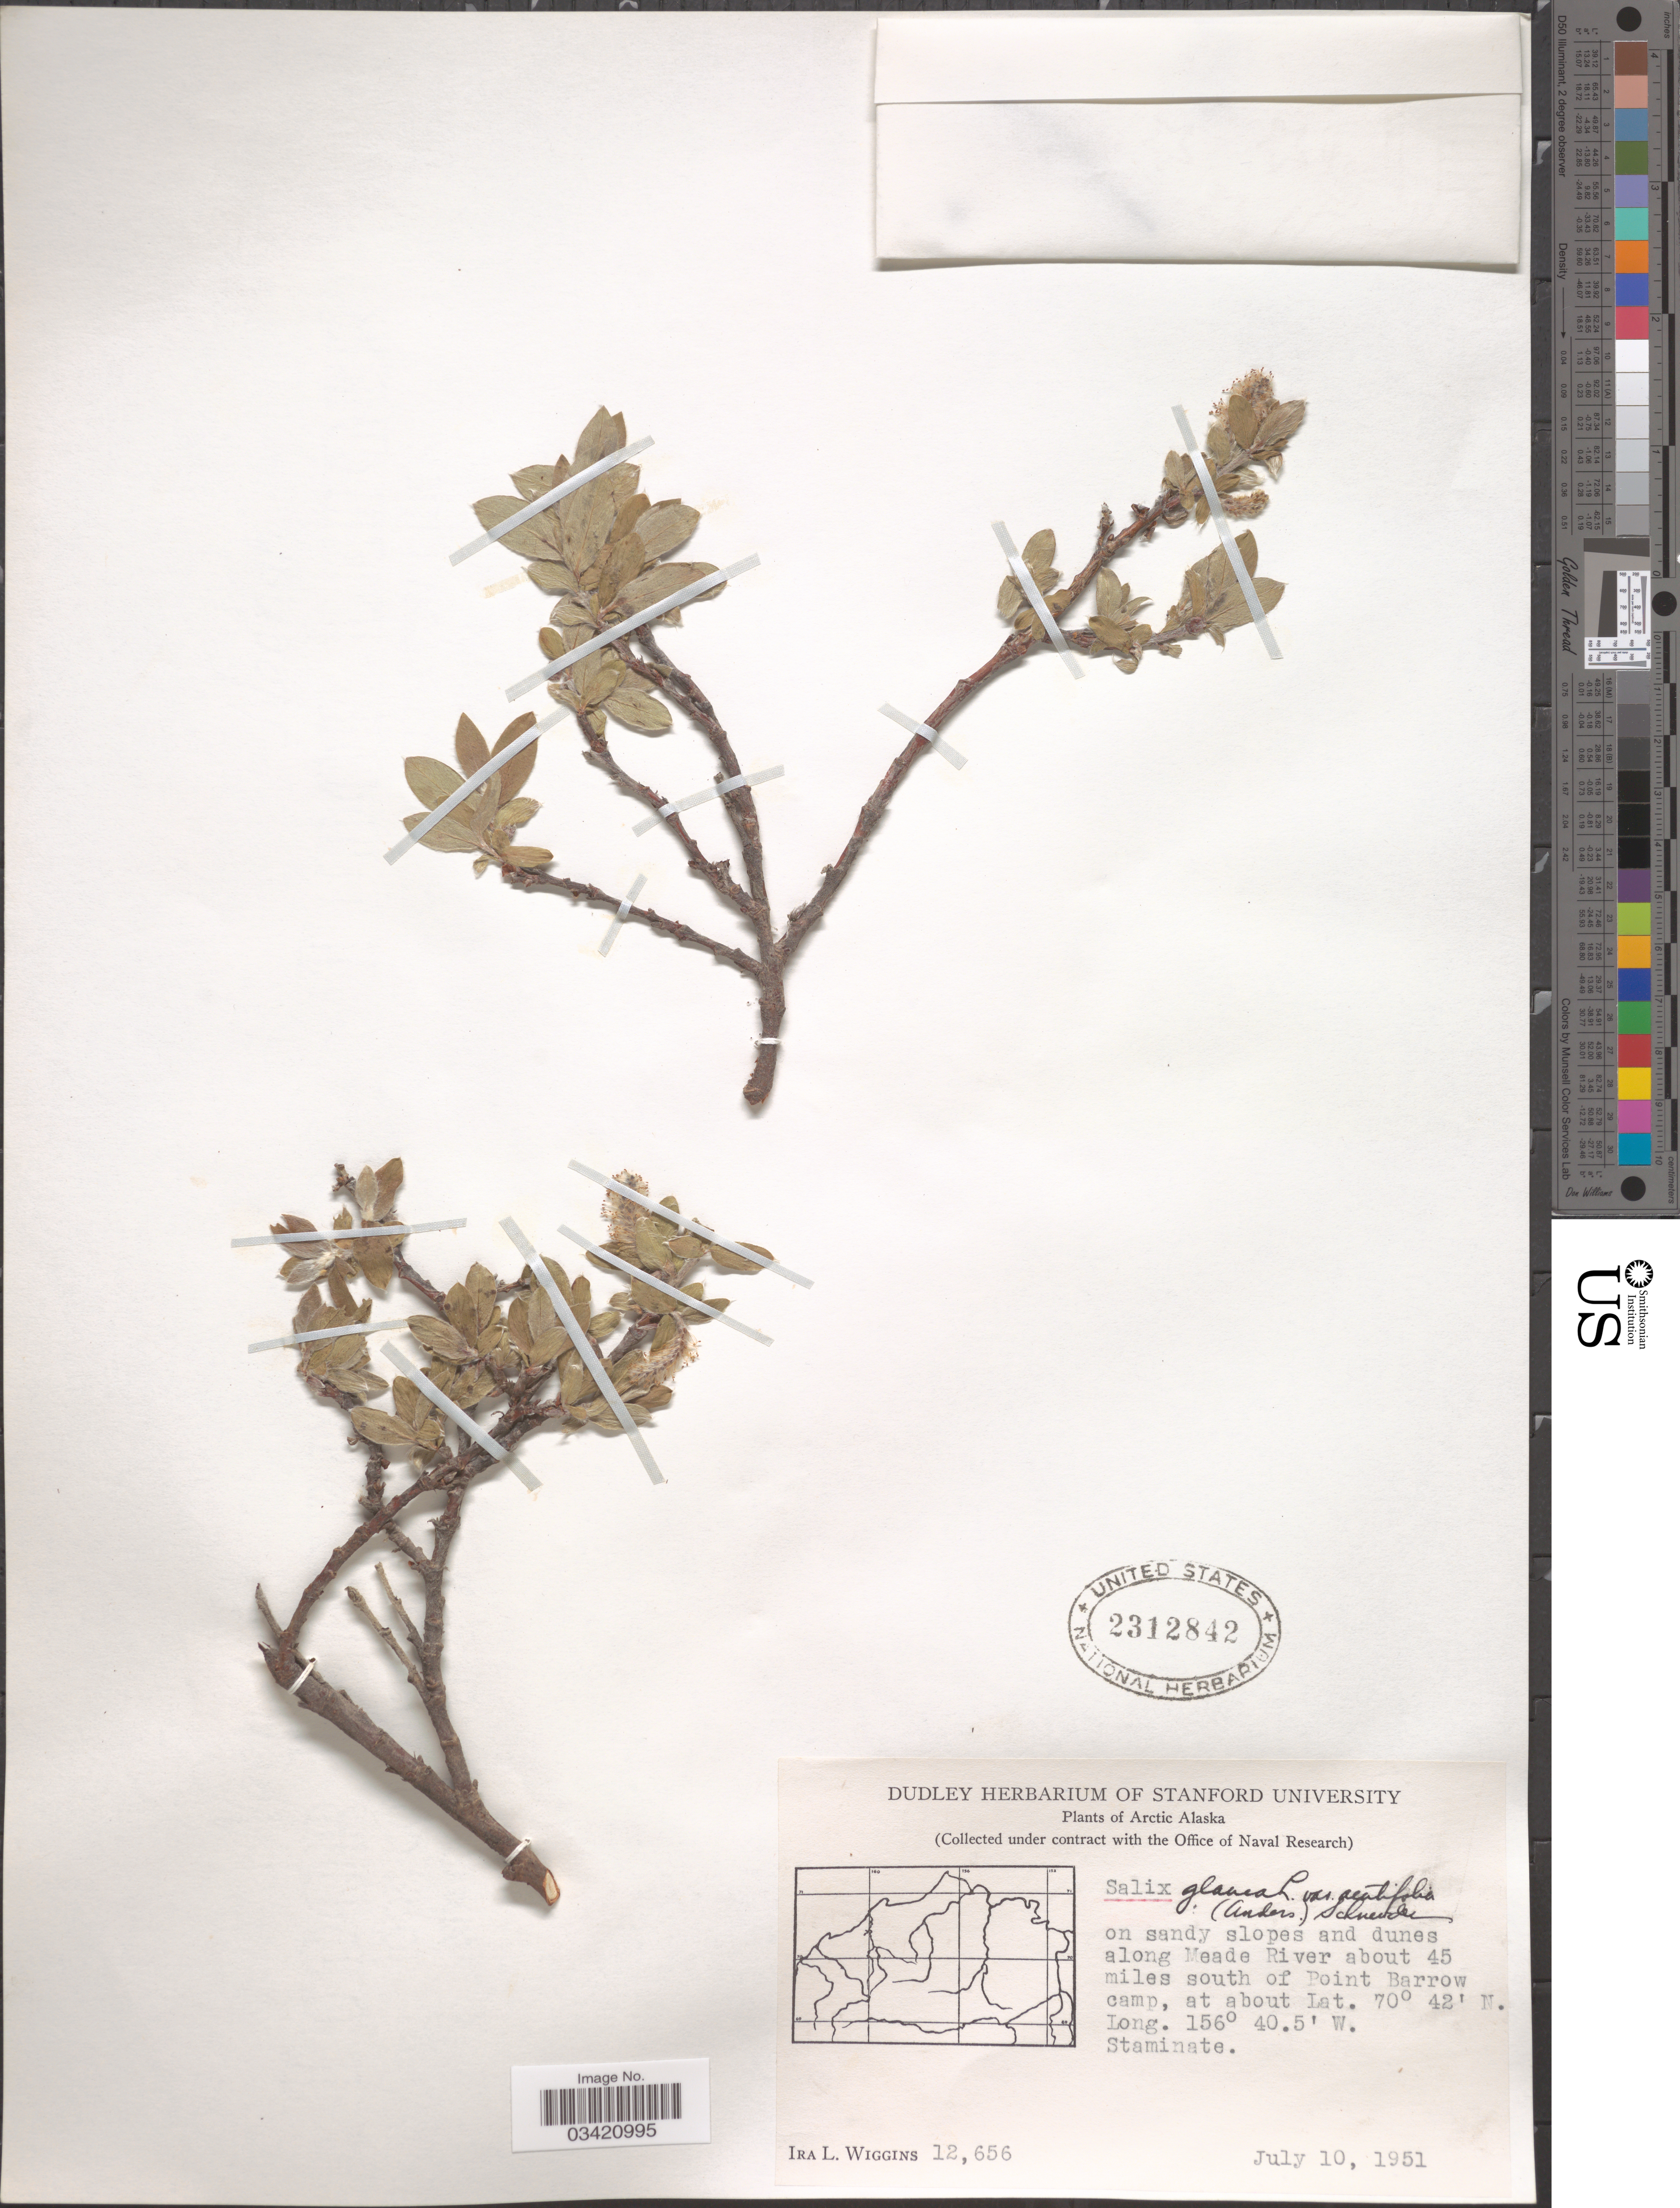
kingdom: Plantae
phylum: Tracheophyta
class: Magnoliopsida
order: Malpighiales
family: Salicaceae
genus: Salix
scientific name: Salix glauca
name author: L.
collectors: I. L. Wiggins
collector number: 12656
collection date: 1951-07-10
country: United States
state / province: Alaska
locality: Arctic Alaska. On sandy slopes and dunes along Meade River about 45 miles south of Point Barrow camp.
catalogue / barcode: US 2312842